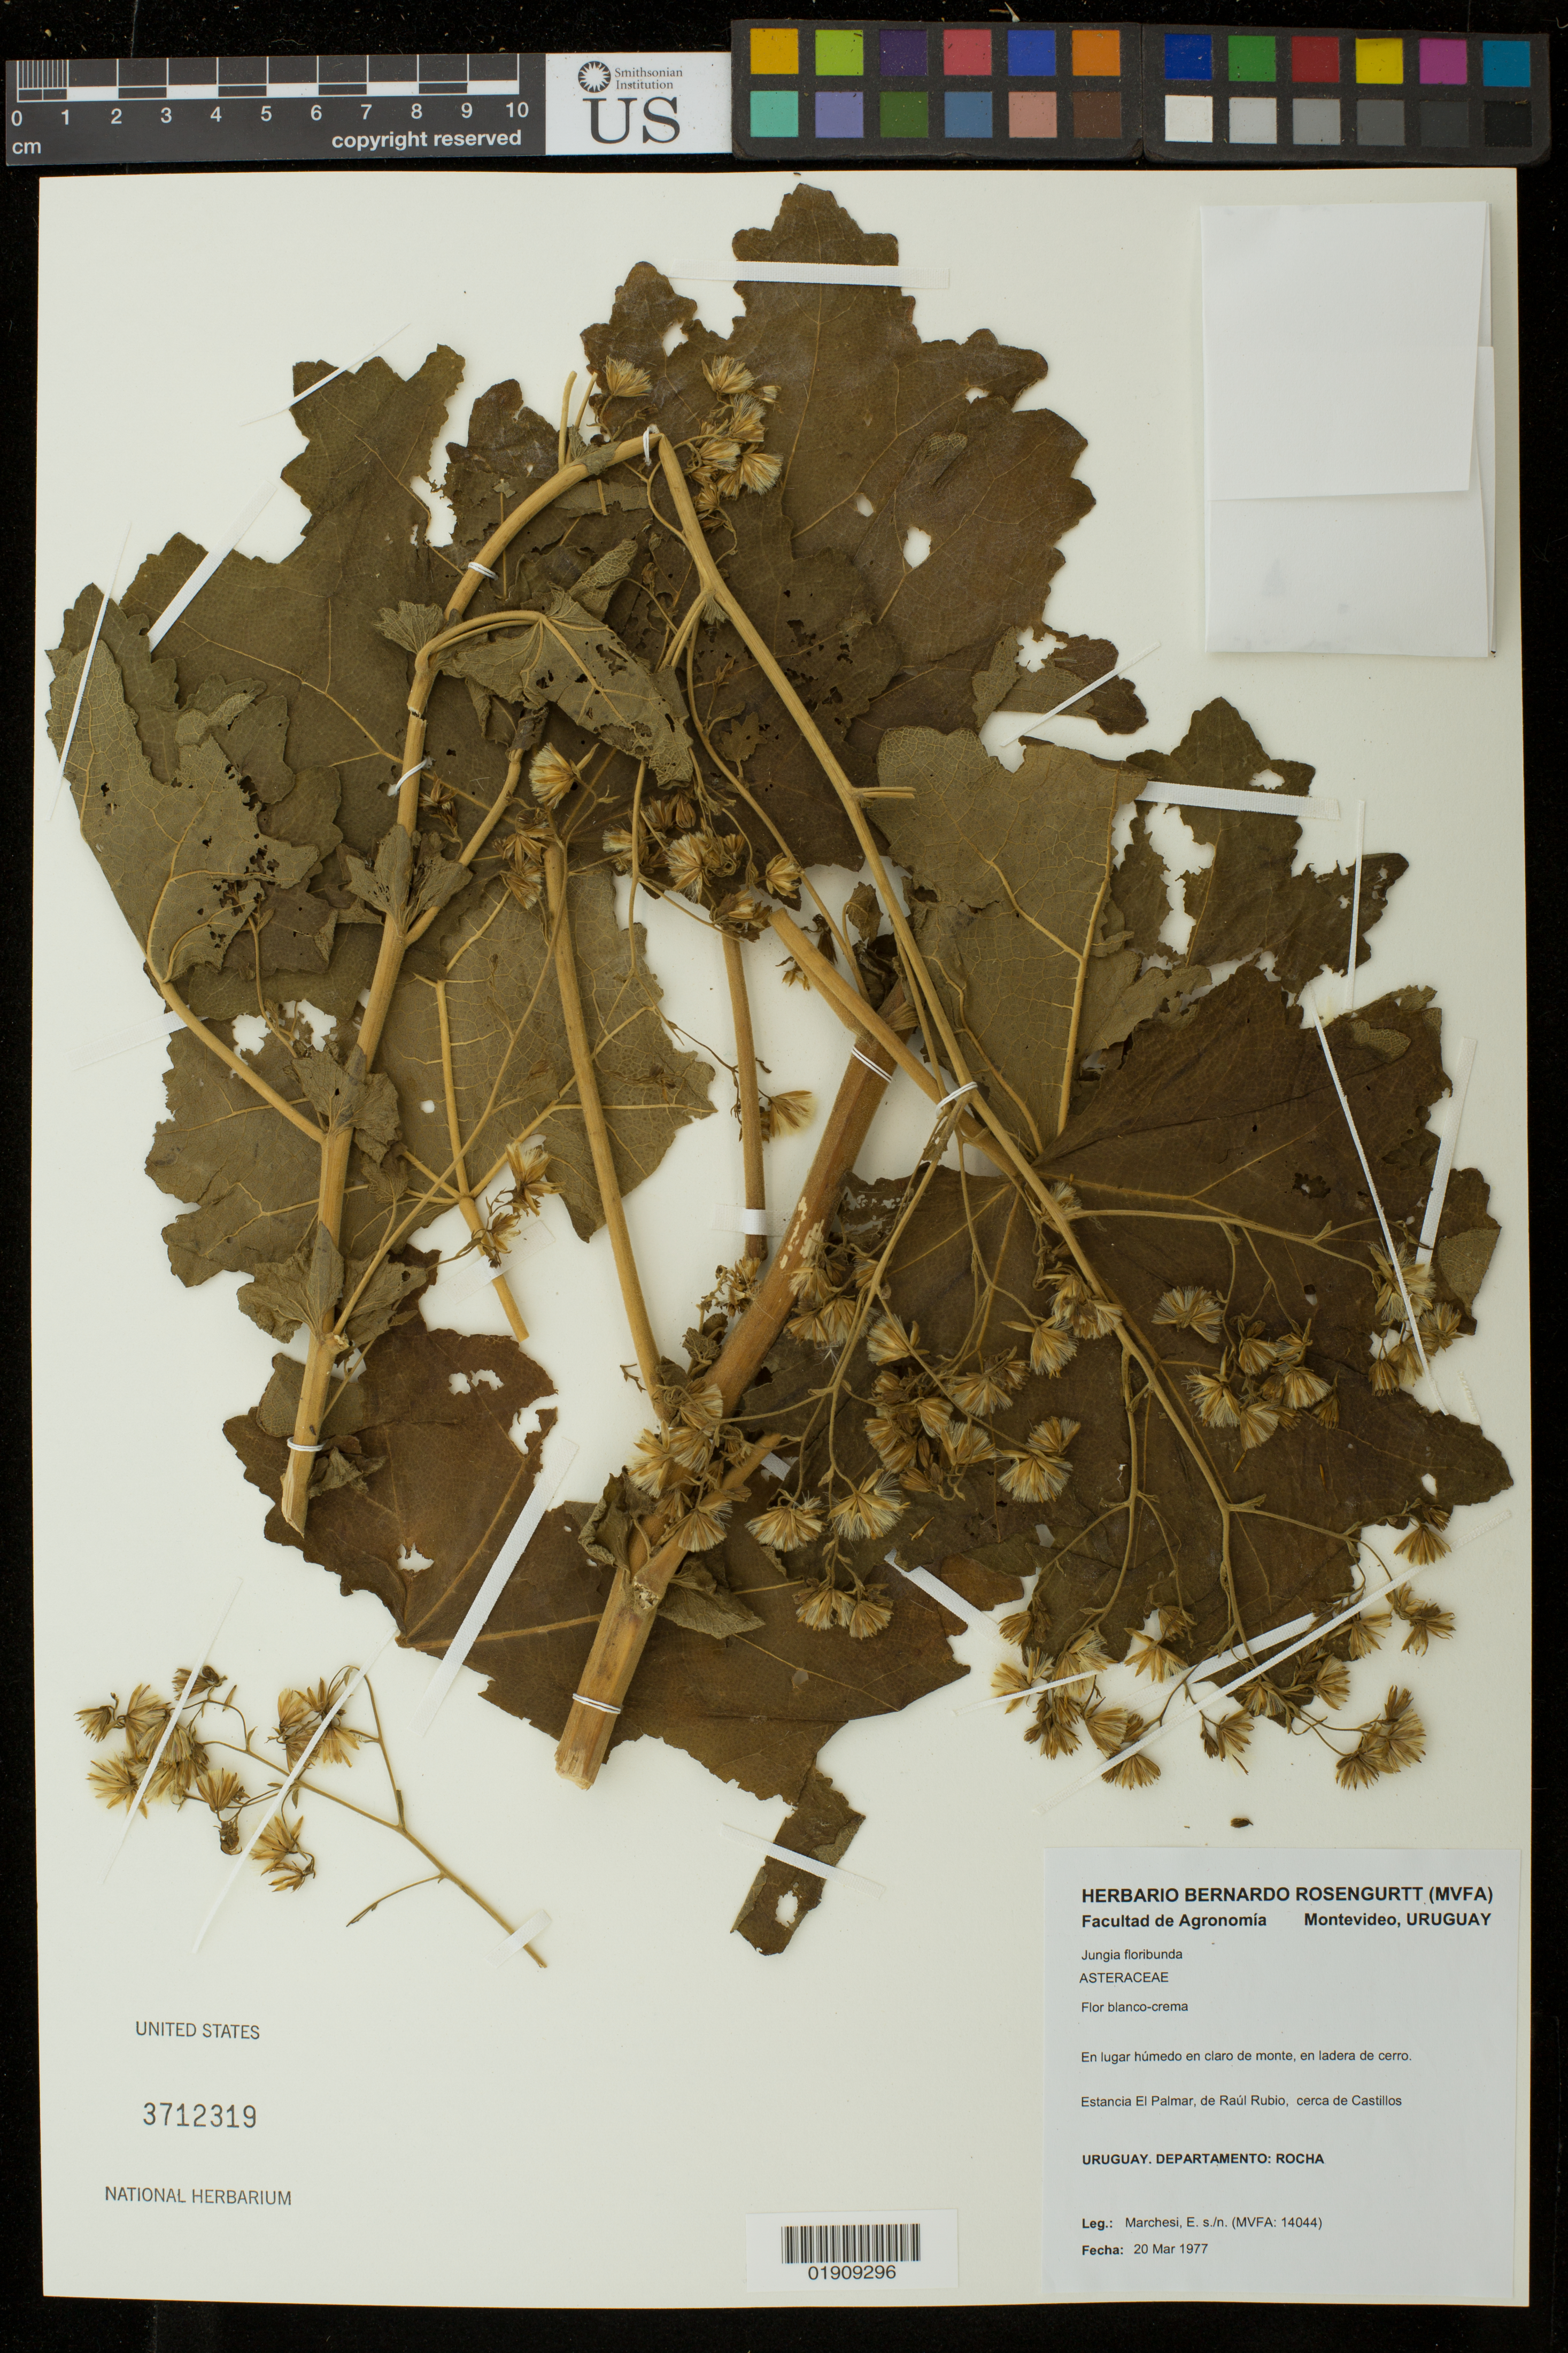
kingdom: Plantae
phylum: Tracheophyta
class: Magnoliopsida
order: Asterales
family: Asteraceae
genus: Jungia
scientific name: Jungia floribunda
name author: Less.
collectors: E. H. Marchesi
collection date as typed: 20 March 1977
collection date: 1977-03-20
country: Uruguay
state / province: Rocha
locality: Estaqncia El Palmar, de Raul Rubio, cerca de Castillos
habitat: En lugar humedo en claro de monte, en ladera de cerro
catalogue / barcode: US 3712319